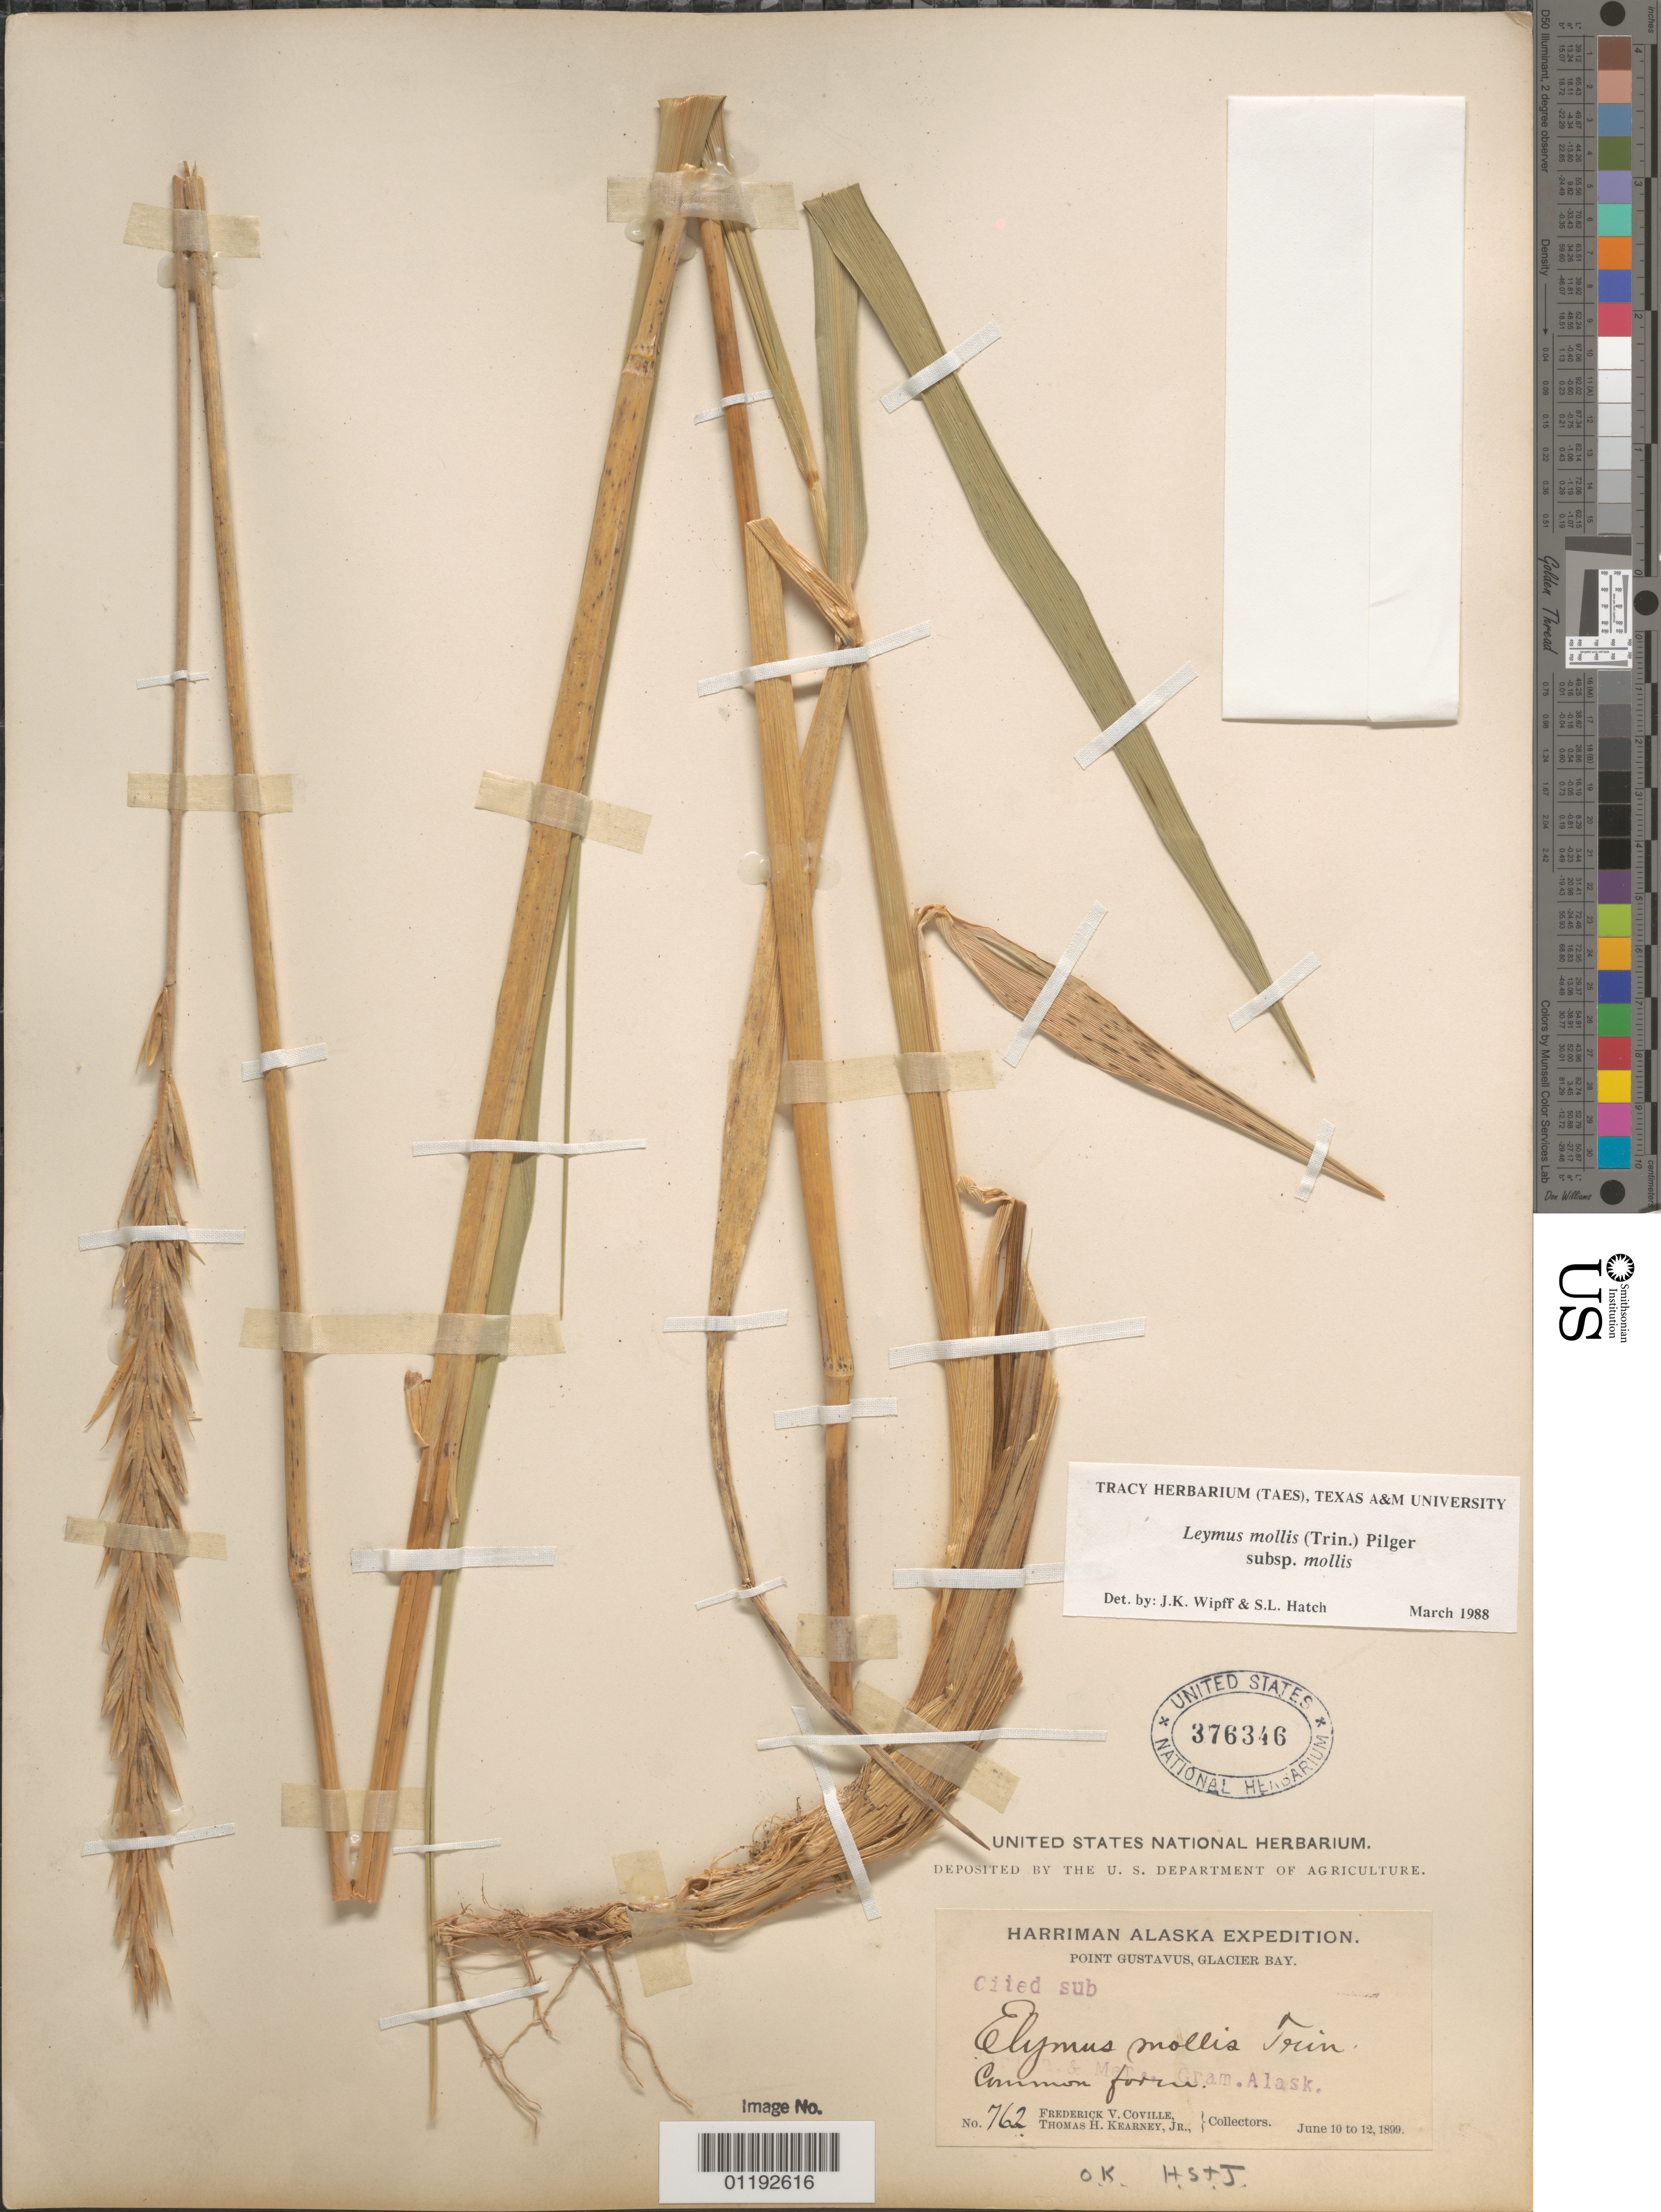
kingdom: Plantae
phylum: Tracheophyta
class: Liliopsida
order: Poales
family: Poaceae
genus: Leymus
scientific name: Leymus mollis subsp. mollis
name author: (Trin.) Pilg.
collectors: F. V. Coville & T. H. Kearney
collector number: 762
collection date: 1899-06-10/1899-06-12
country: United States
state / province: Alaska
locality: Point Gustavus, Glacier Bay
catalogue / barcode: US 376346